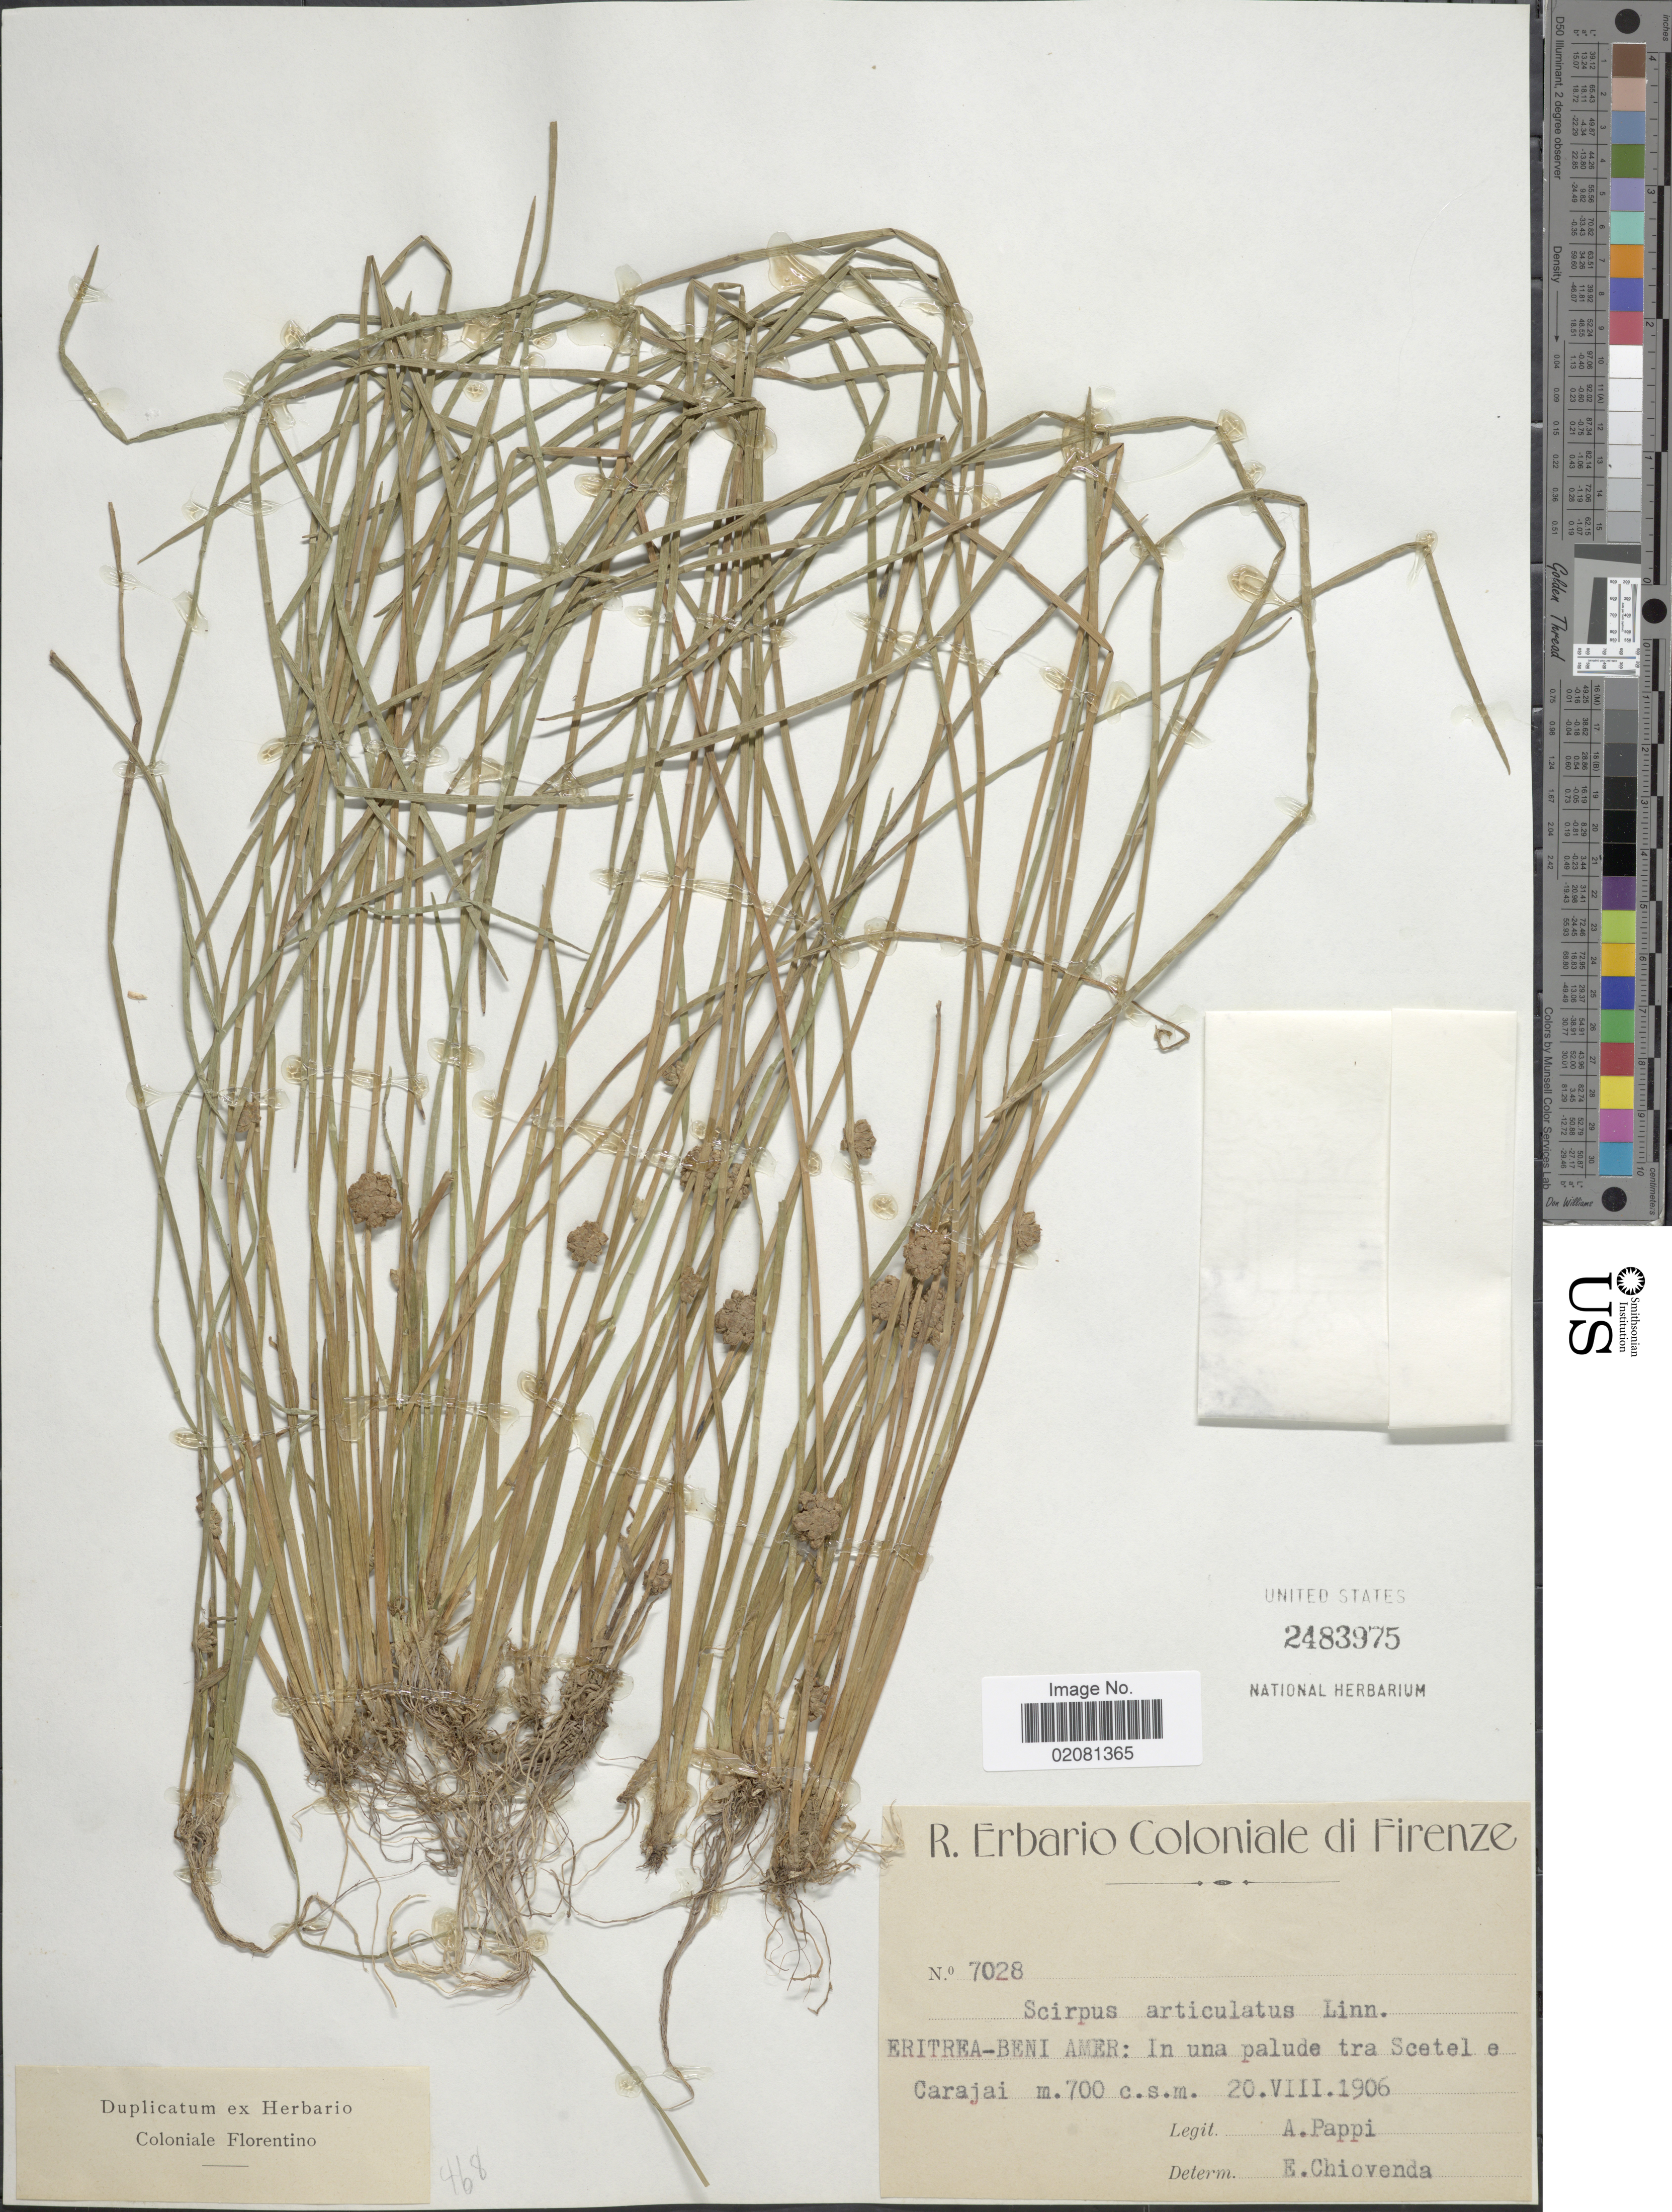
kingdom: Plantae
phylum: Tracheophyta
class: Liliopsida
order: Poales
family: Cyperaceae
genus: Schoenoplectus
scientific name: Schoenoplectus articulatus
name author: (L.) Palla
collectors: A. Pappi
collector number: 7028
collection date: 1906-08-20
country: Eritrea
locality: Eritrea-Beni Amer: in una paluda tra Scetel e Carajai.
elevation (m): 700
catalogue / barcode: US 2483975